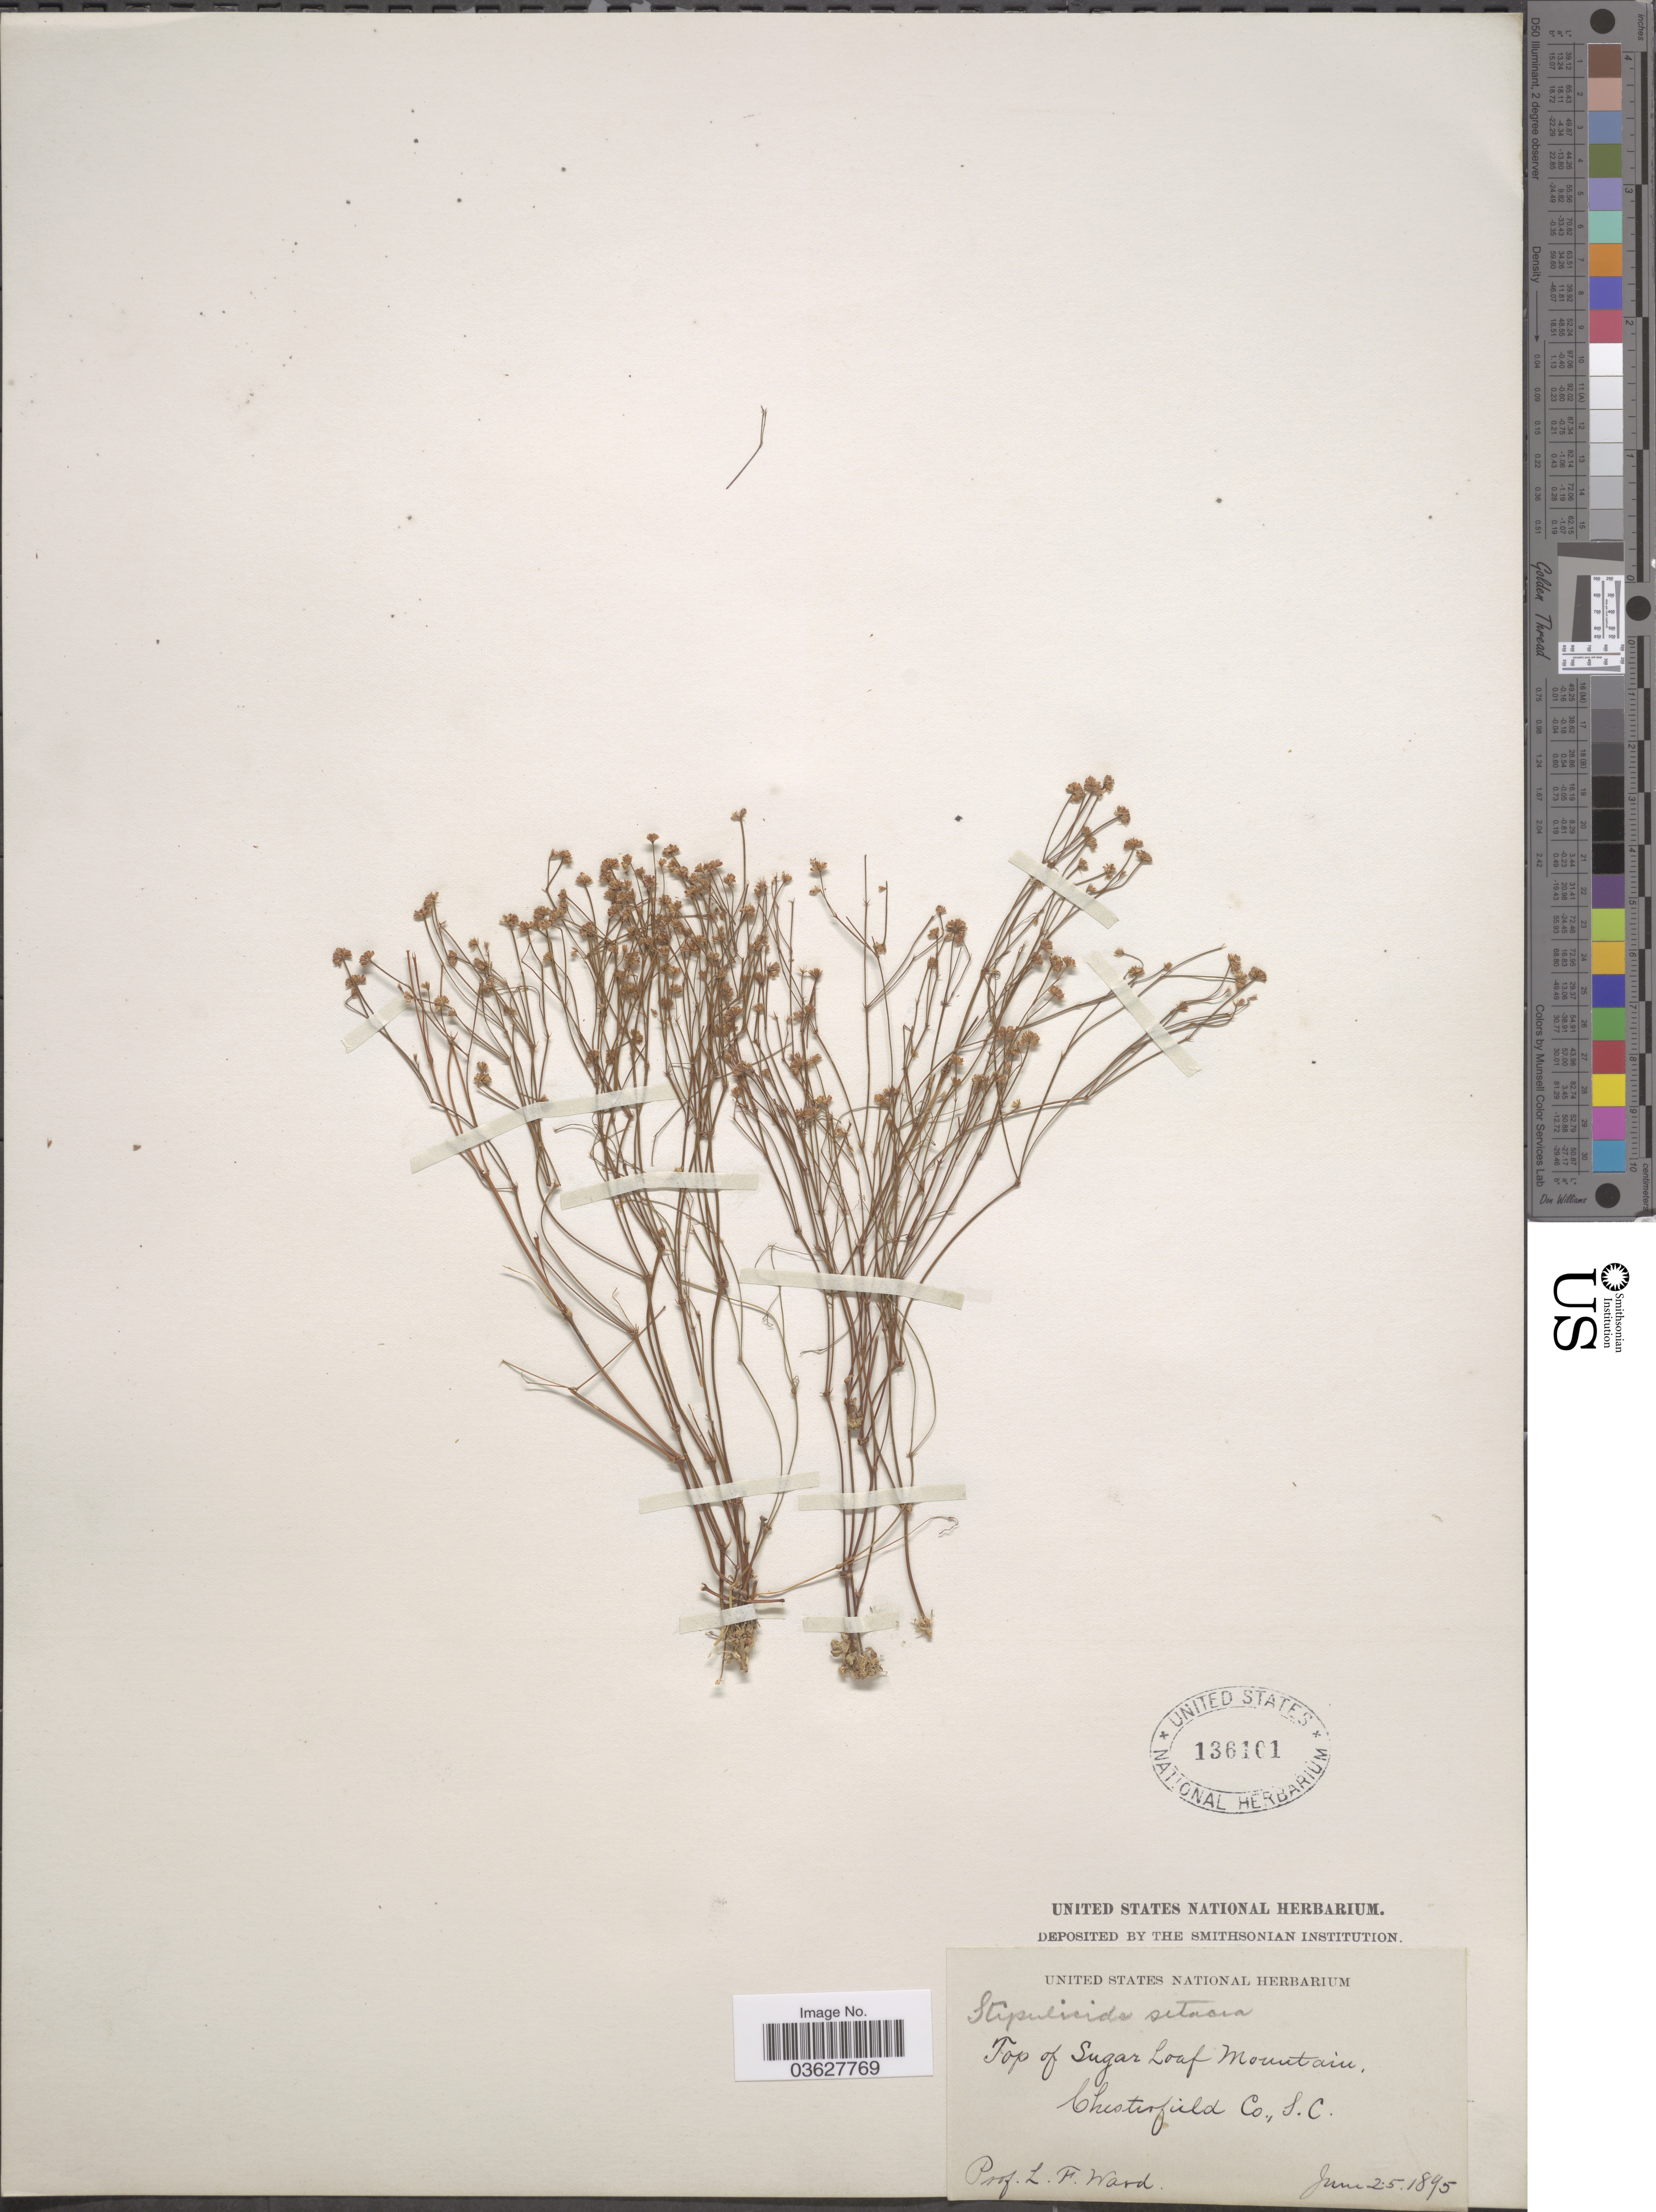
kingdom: Plantae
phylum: Tracheophyta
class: Magnoliopsida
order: Caryophyllales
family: Caryophyllaceae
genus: Stipulicida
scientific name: Stipulicida setacea var. setacea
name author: Michx.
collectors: L. Ward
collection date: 1895-06-25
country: United States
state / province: South Carolina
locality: Top of Sugar Loaf Mountain, Chesterfield Co.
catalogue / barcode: US 136101